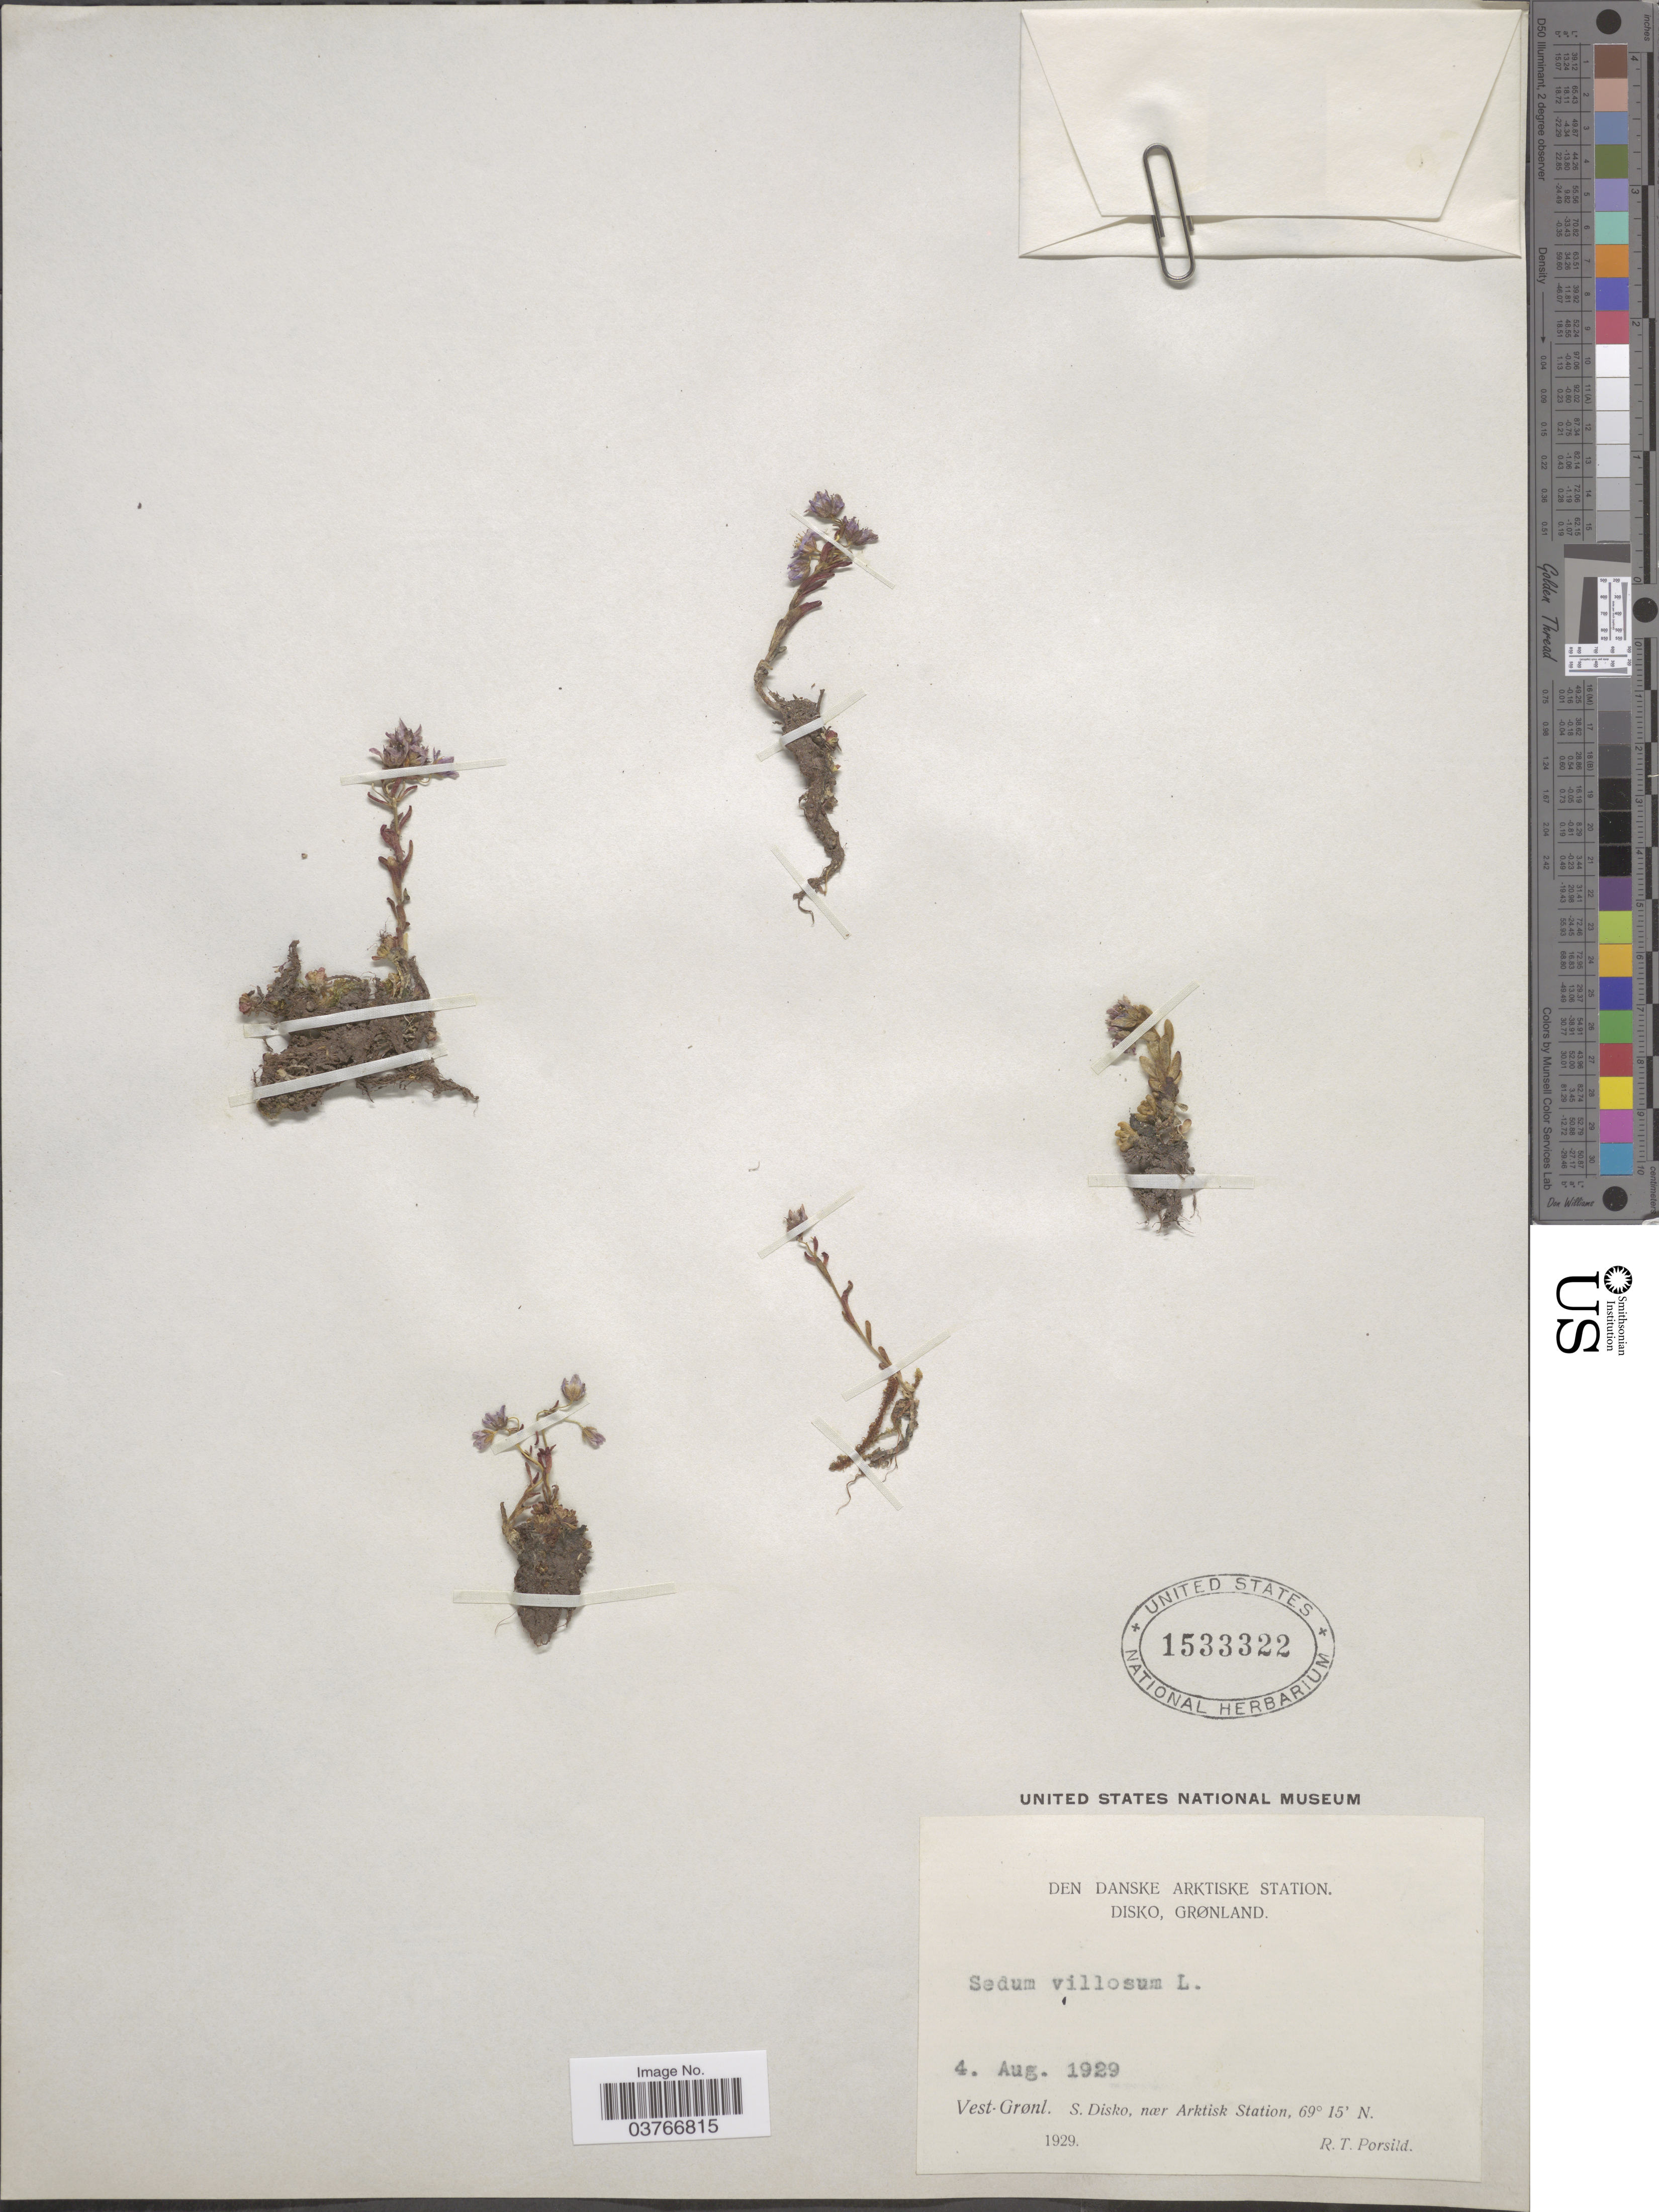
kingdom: Plantae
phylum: Tracheophyta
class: Magnoliopsida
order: Saxifragales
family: Crassulaceae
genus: Sedum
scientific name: Sedum torreyi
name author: G. Don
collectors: R. T. Porsild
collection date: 1929-08-04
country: Greenland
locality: Den Danske Arktiske Station. Disko, Grønland. Vest-Grønl. S. Disko, nær Arktisk Station.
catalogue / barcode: US 1533322